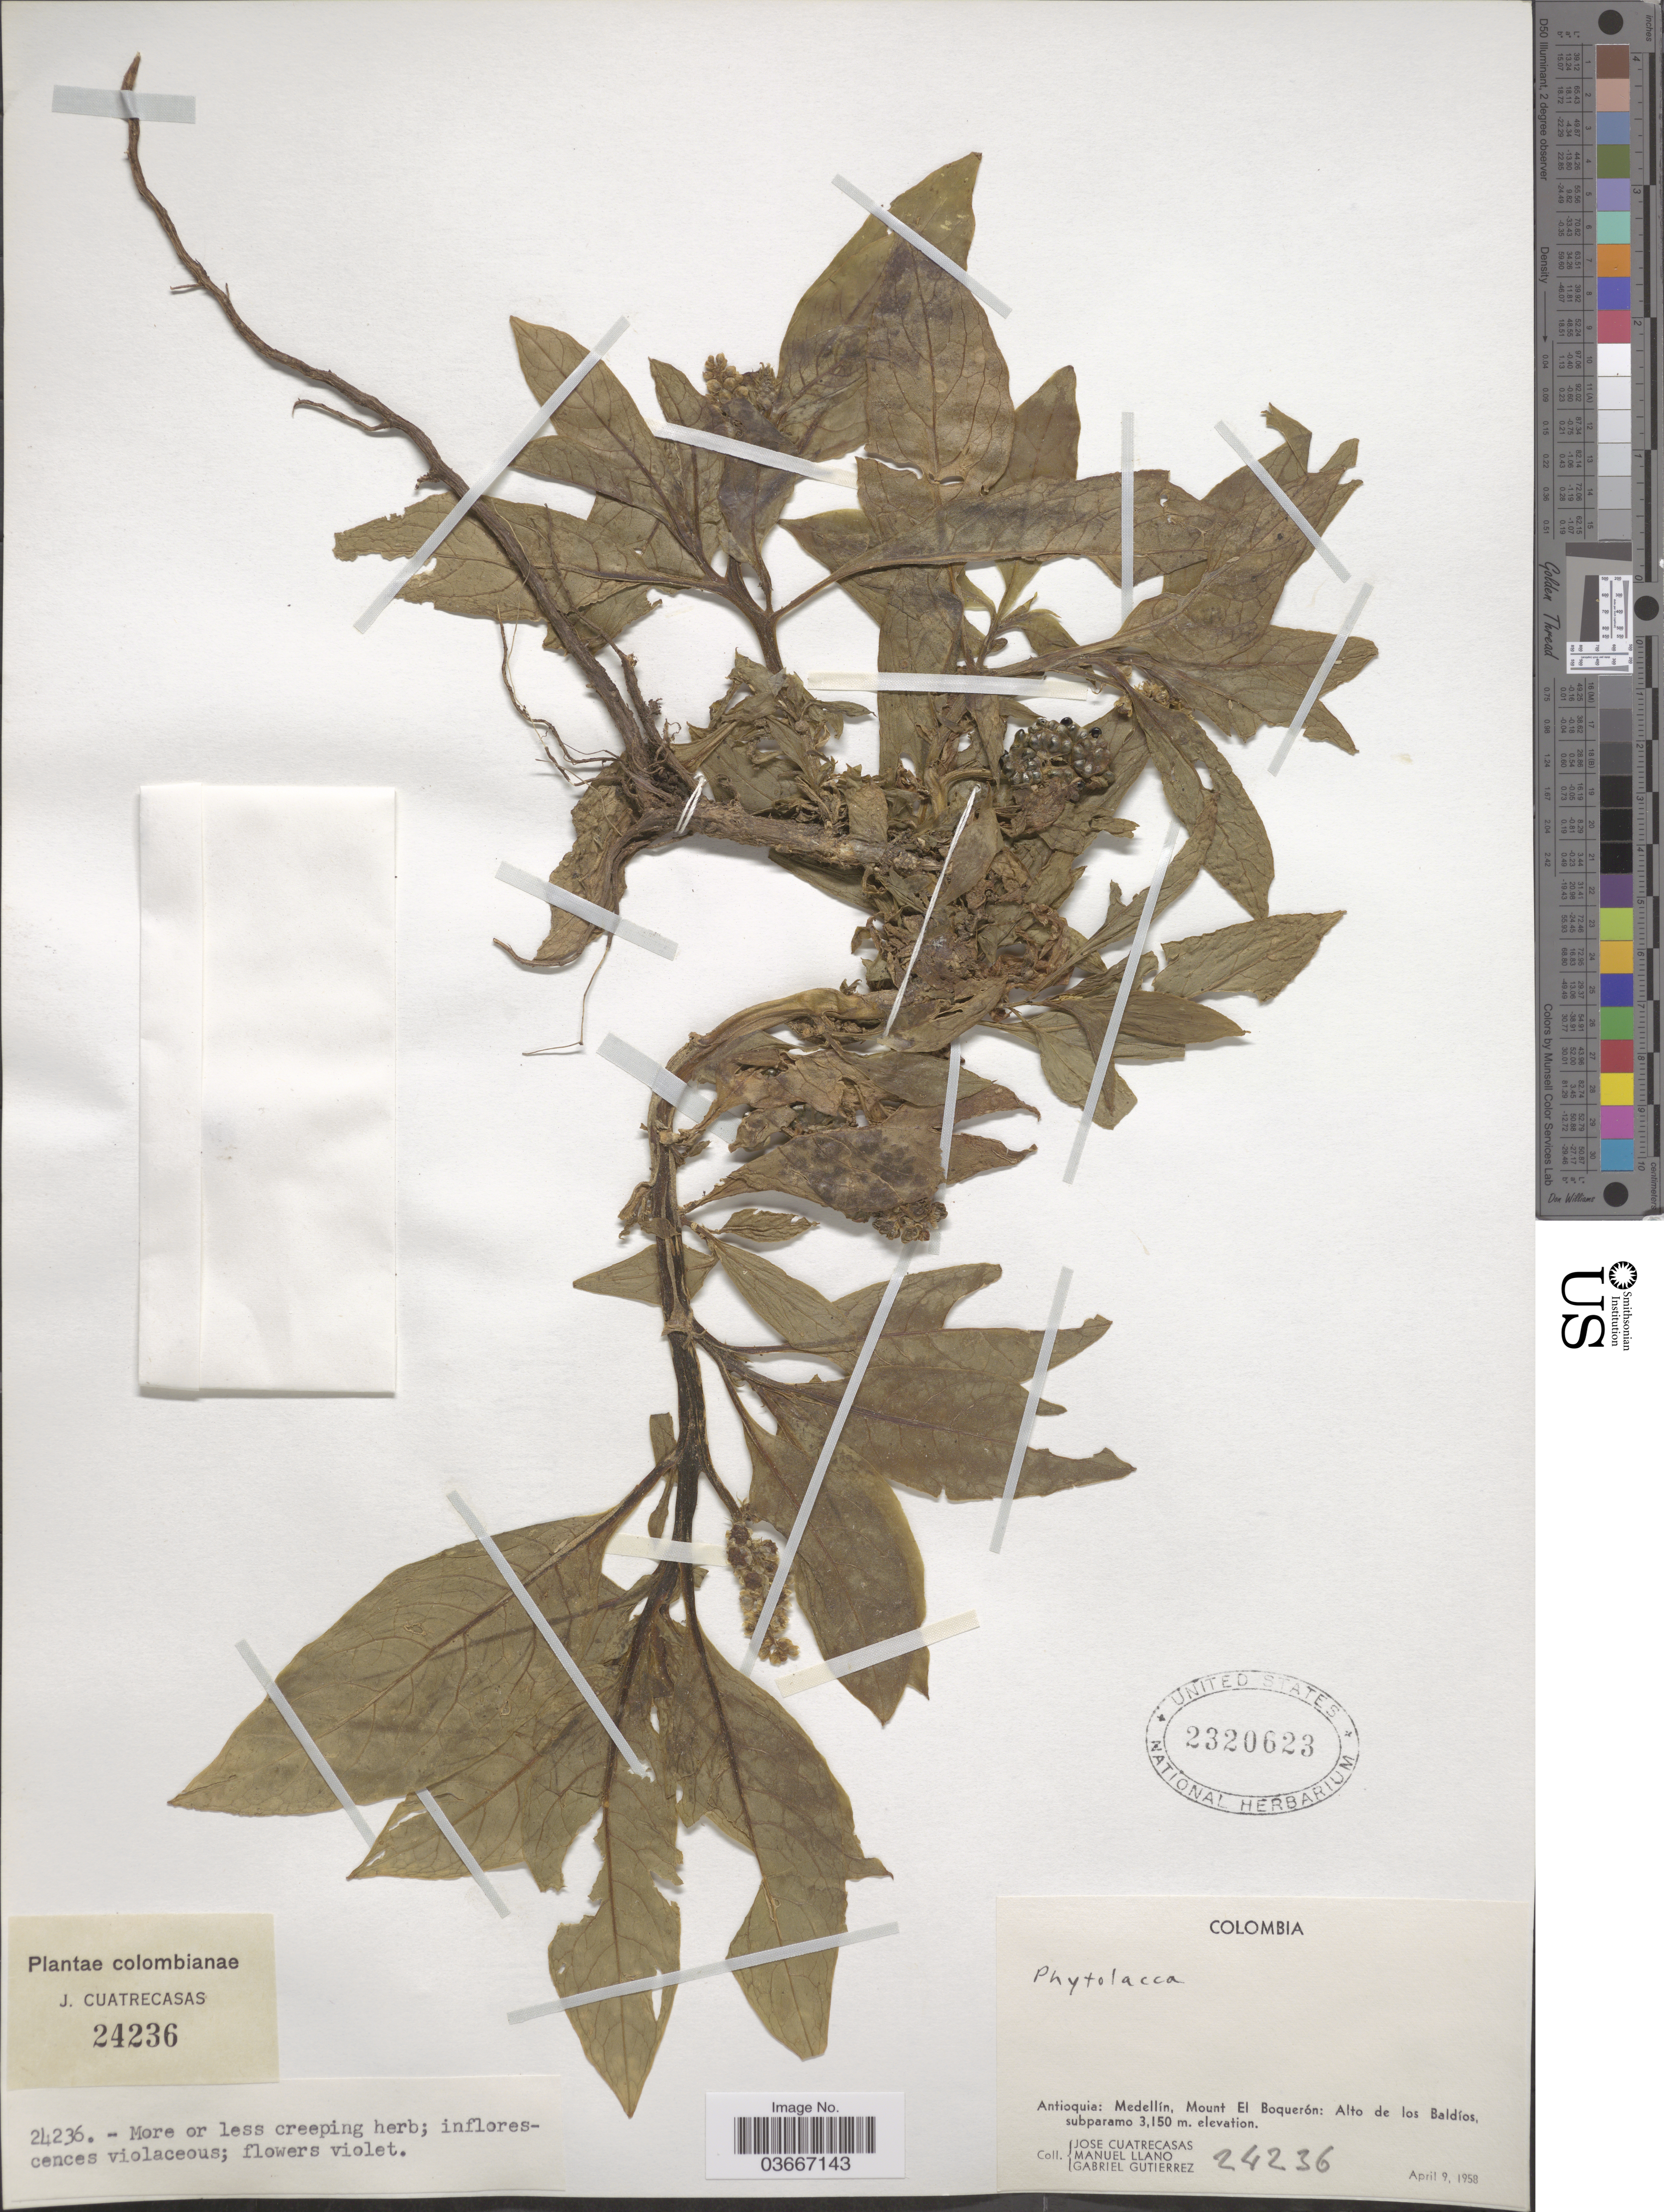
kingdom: Plantae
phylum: Tracheophyta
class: Magnoliopsida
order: Caryophyllales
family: Phytolaccaceae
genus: Phytolacca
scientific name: Phytolacca sp.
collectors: J. Cuatrecasas, M. Llano & G. Gutierrez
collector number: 24236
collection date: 1958-04-09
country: Colombia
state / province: Antioquia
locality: Medellín, Mount El Boquerón: Alto de los Baldíos.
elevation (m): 3150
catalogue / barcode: US 2320623